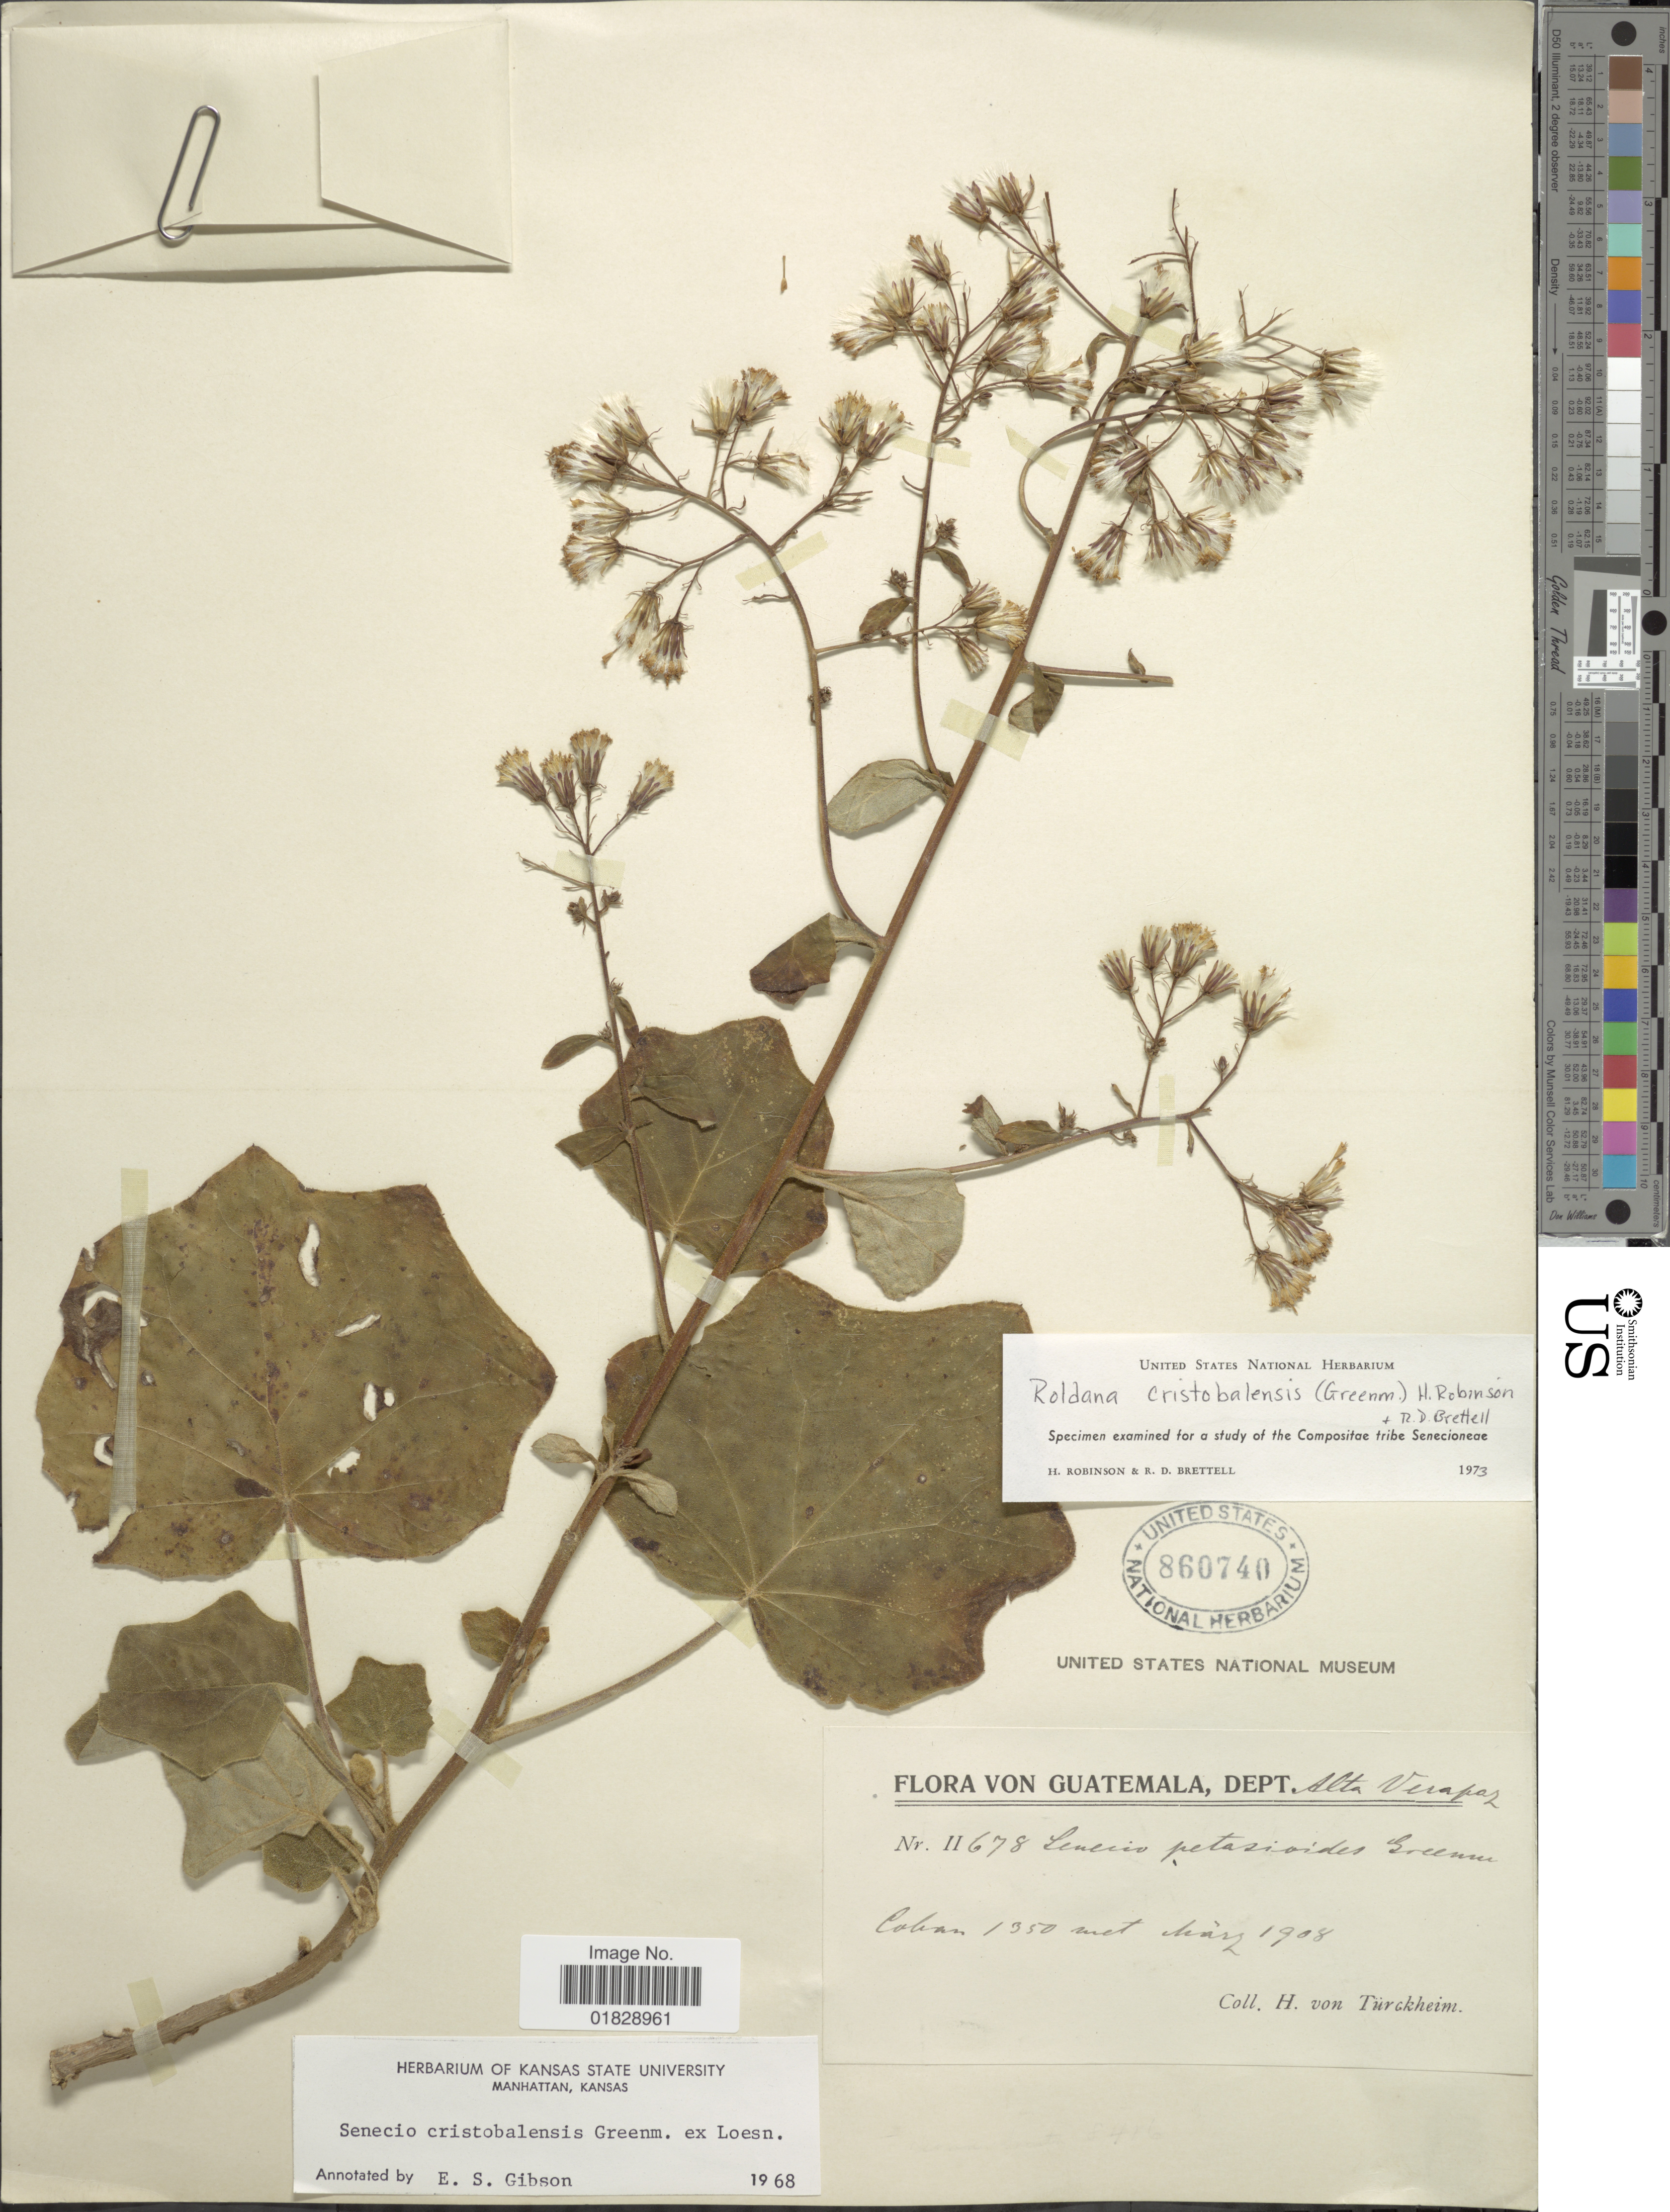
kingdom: Plantae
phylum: Tracheophyta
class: Magnoliopsida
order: Asterales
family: Asteraceae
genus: Roldana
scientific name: Roldana cristobalensis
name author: (Greenm.) H. Rob. & Brettell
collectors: H. von Türckheim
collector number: II678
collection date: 1908-03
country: Guatemala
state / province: Alta Verapaz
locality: Dept. Alta Verapaz. Coban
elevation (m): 1350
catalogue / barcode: US 860740